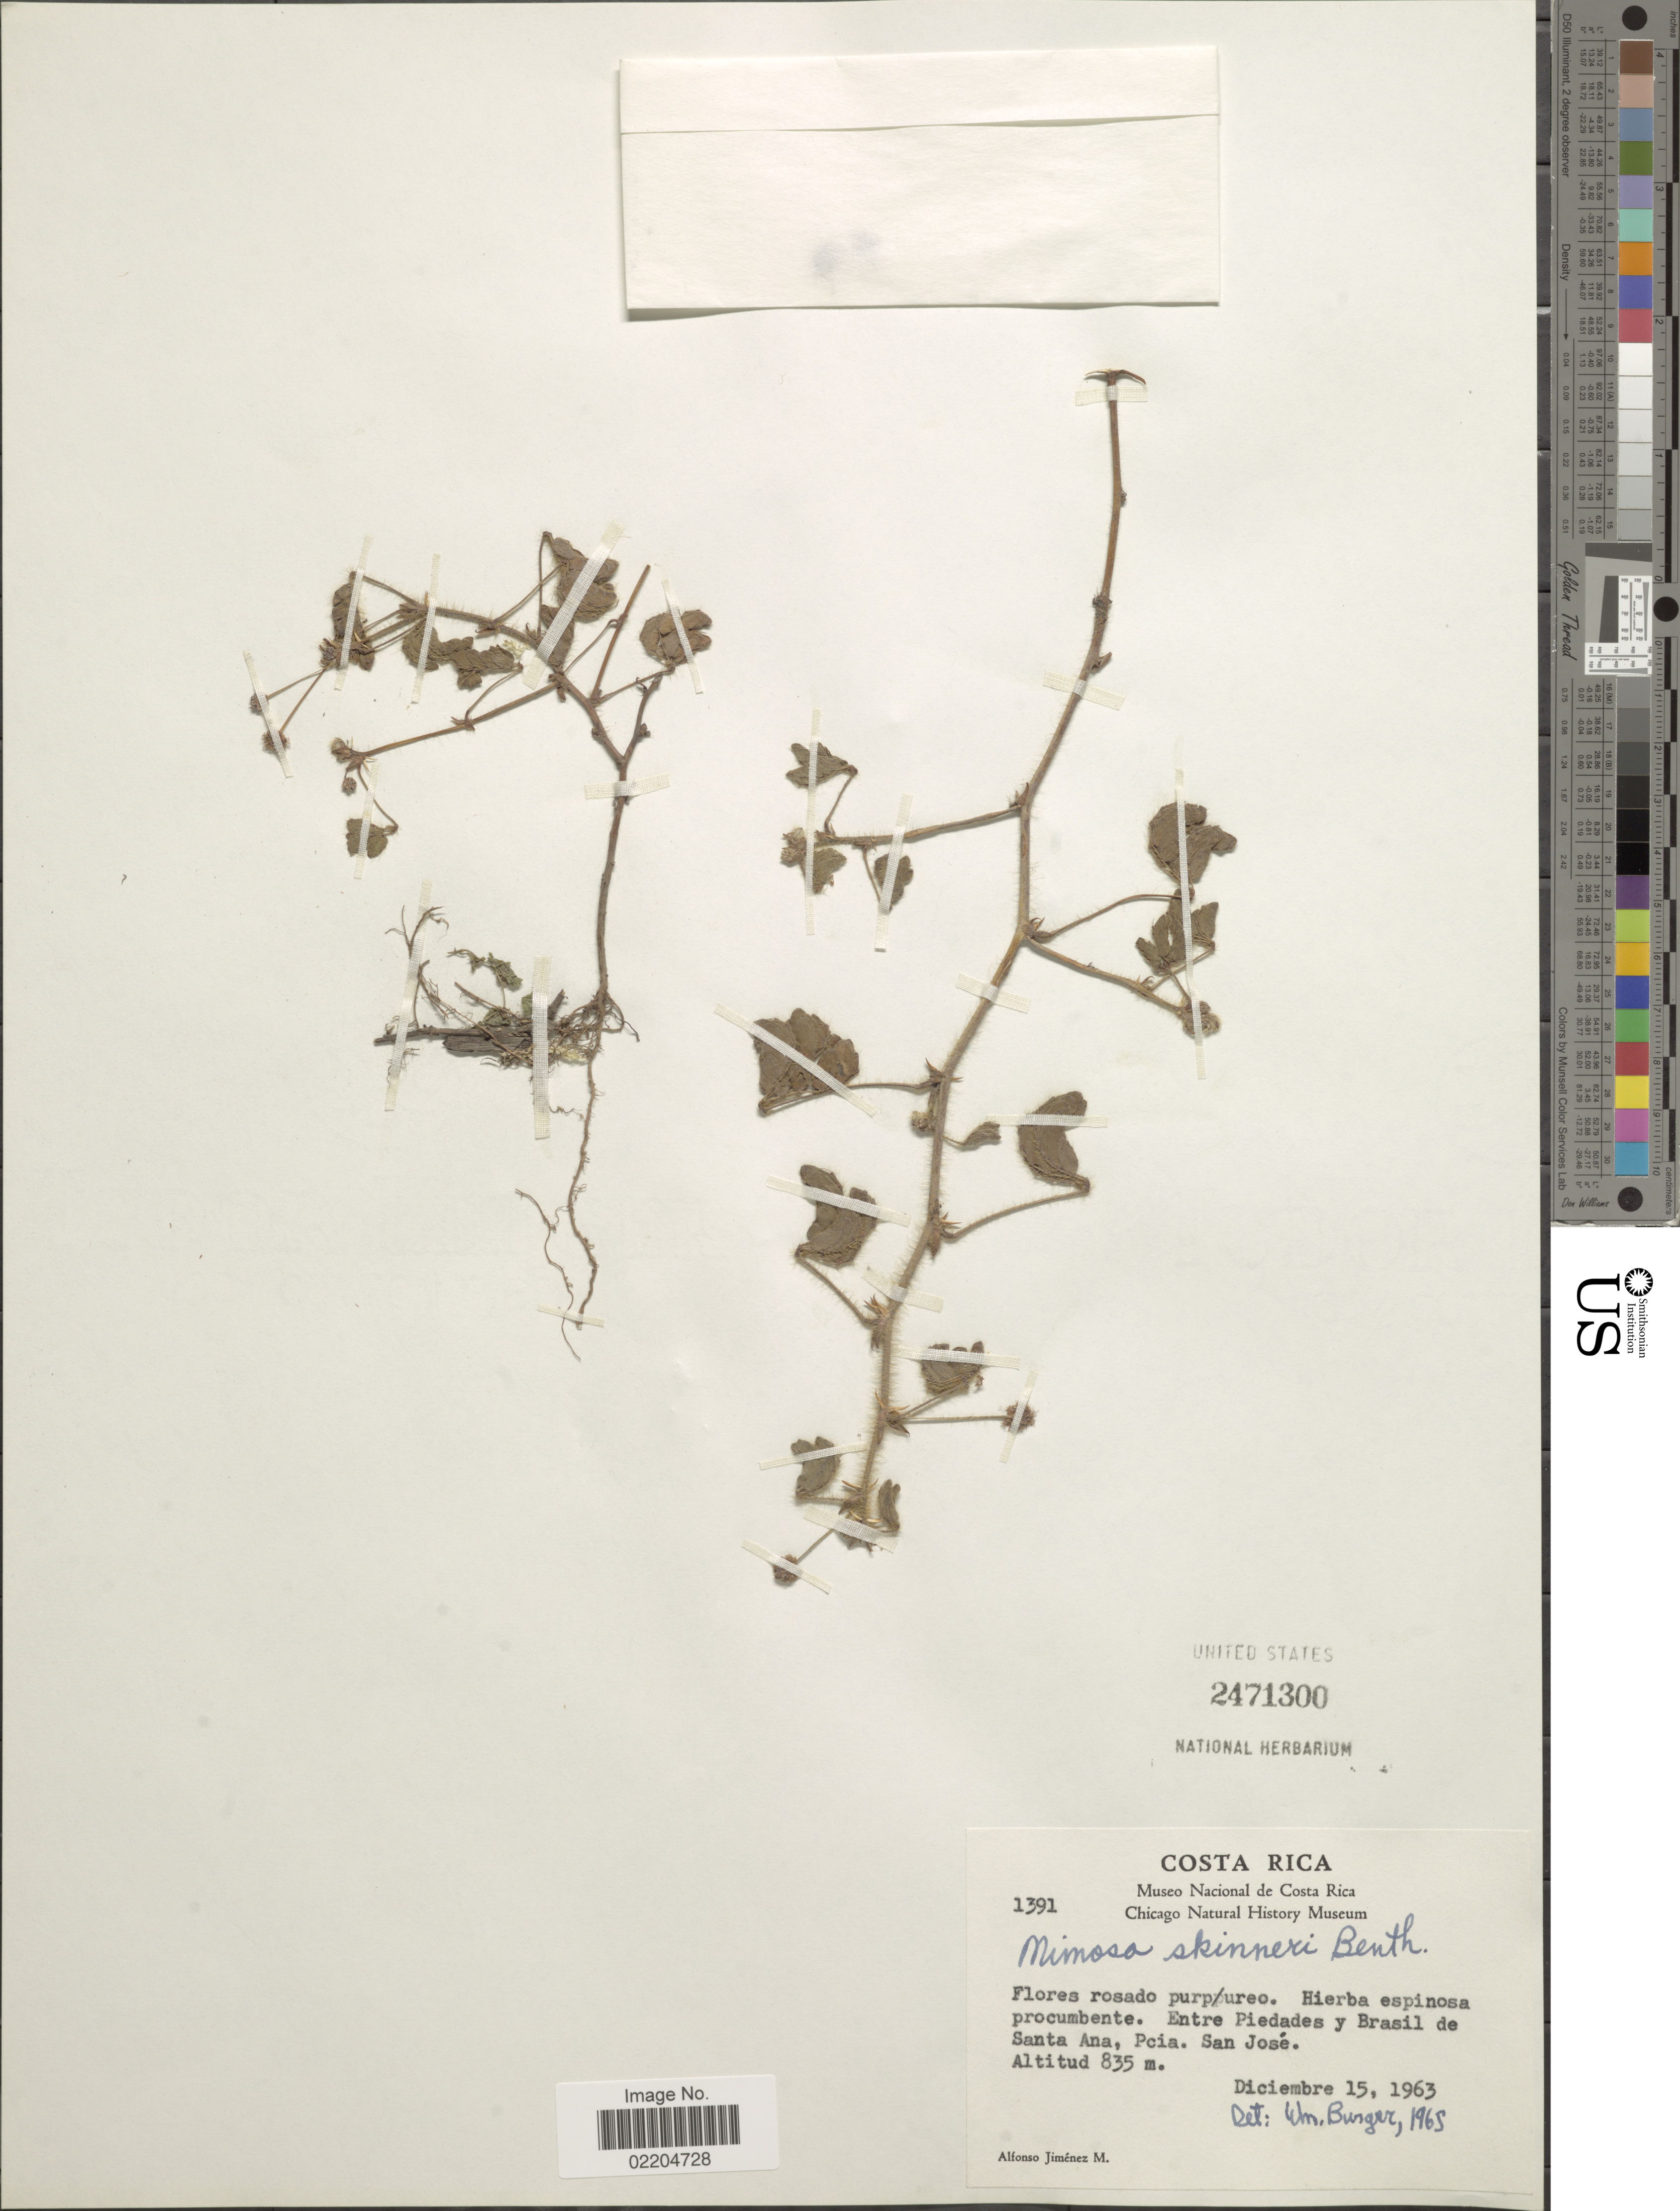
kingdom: Plantae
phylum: Tracheophyta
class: Magnoliopsida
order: Fabales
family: Fabaceae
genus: Mimosa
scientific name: Mimosa skinneri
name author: Benth.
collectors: A. Jimenez M.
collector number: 1391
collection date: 1963-12-15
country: Costa Rica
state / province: San José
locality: Entre Piedades y Brasil de Santa Ana, Pcia. San Jose.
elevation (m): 835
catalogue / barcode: US 2471300